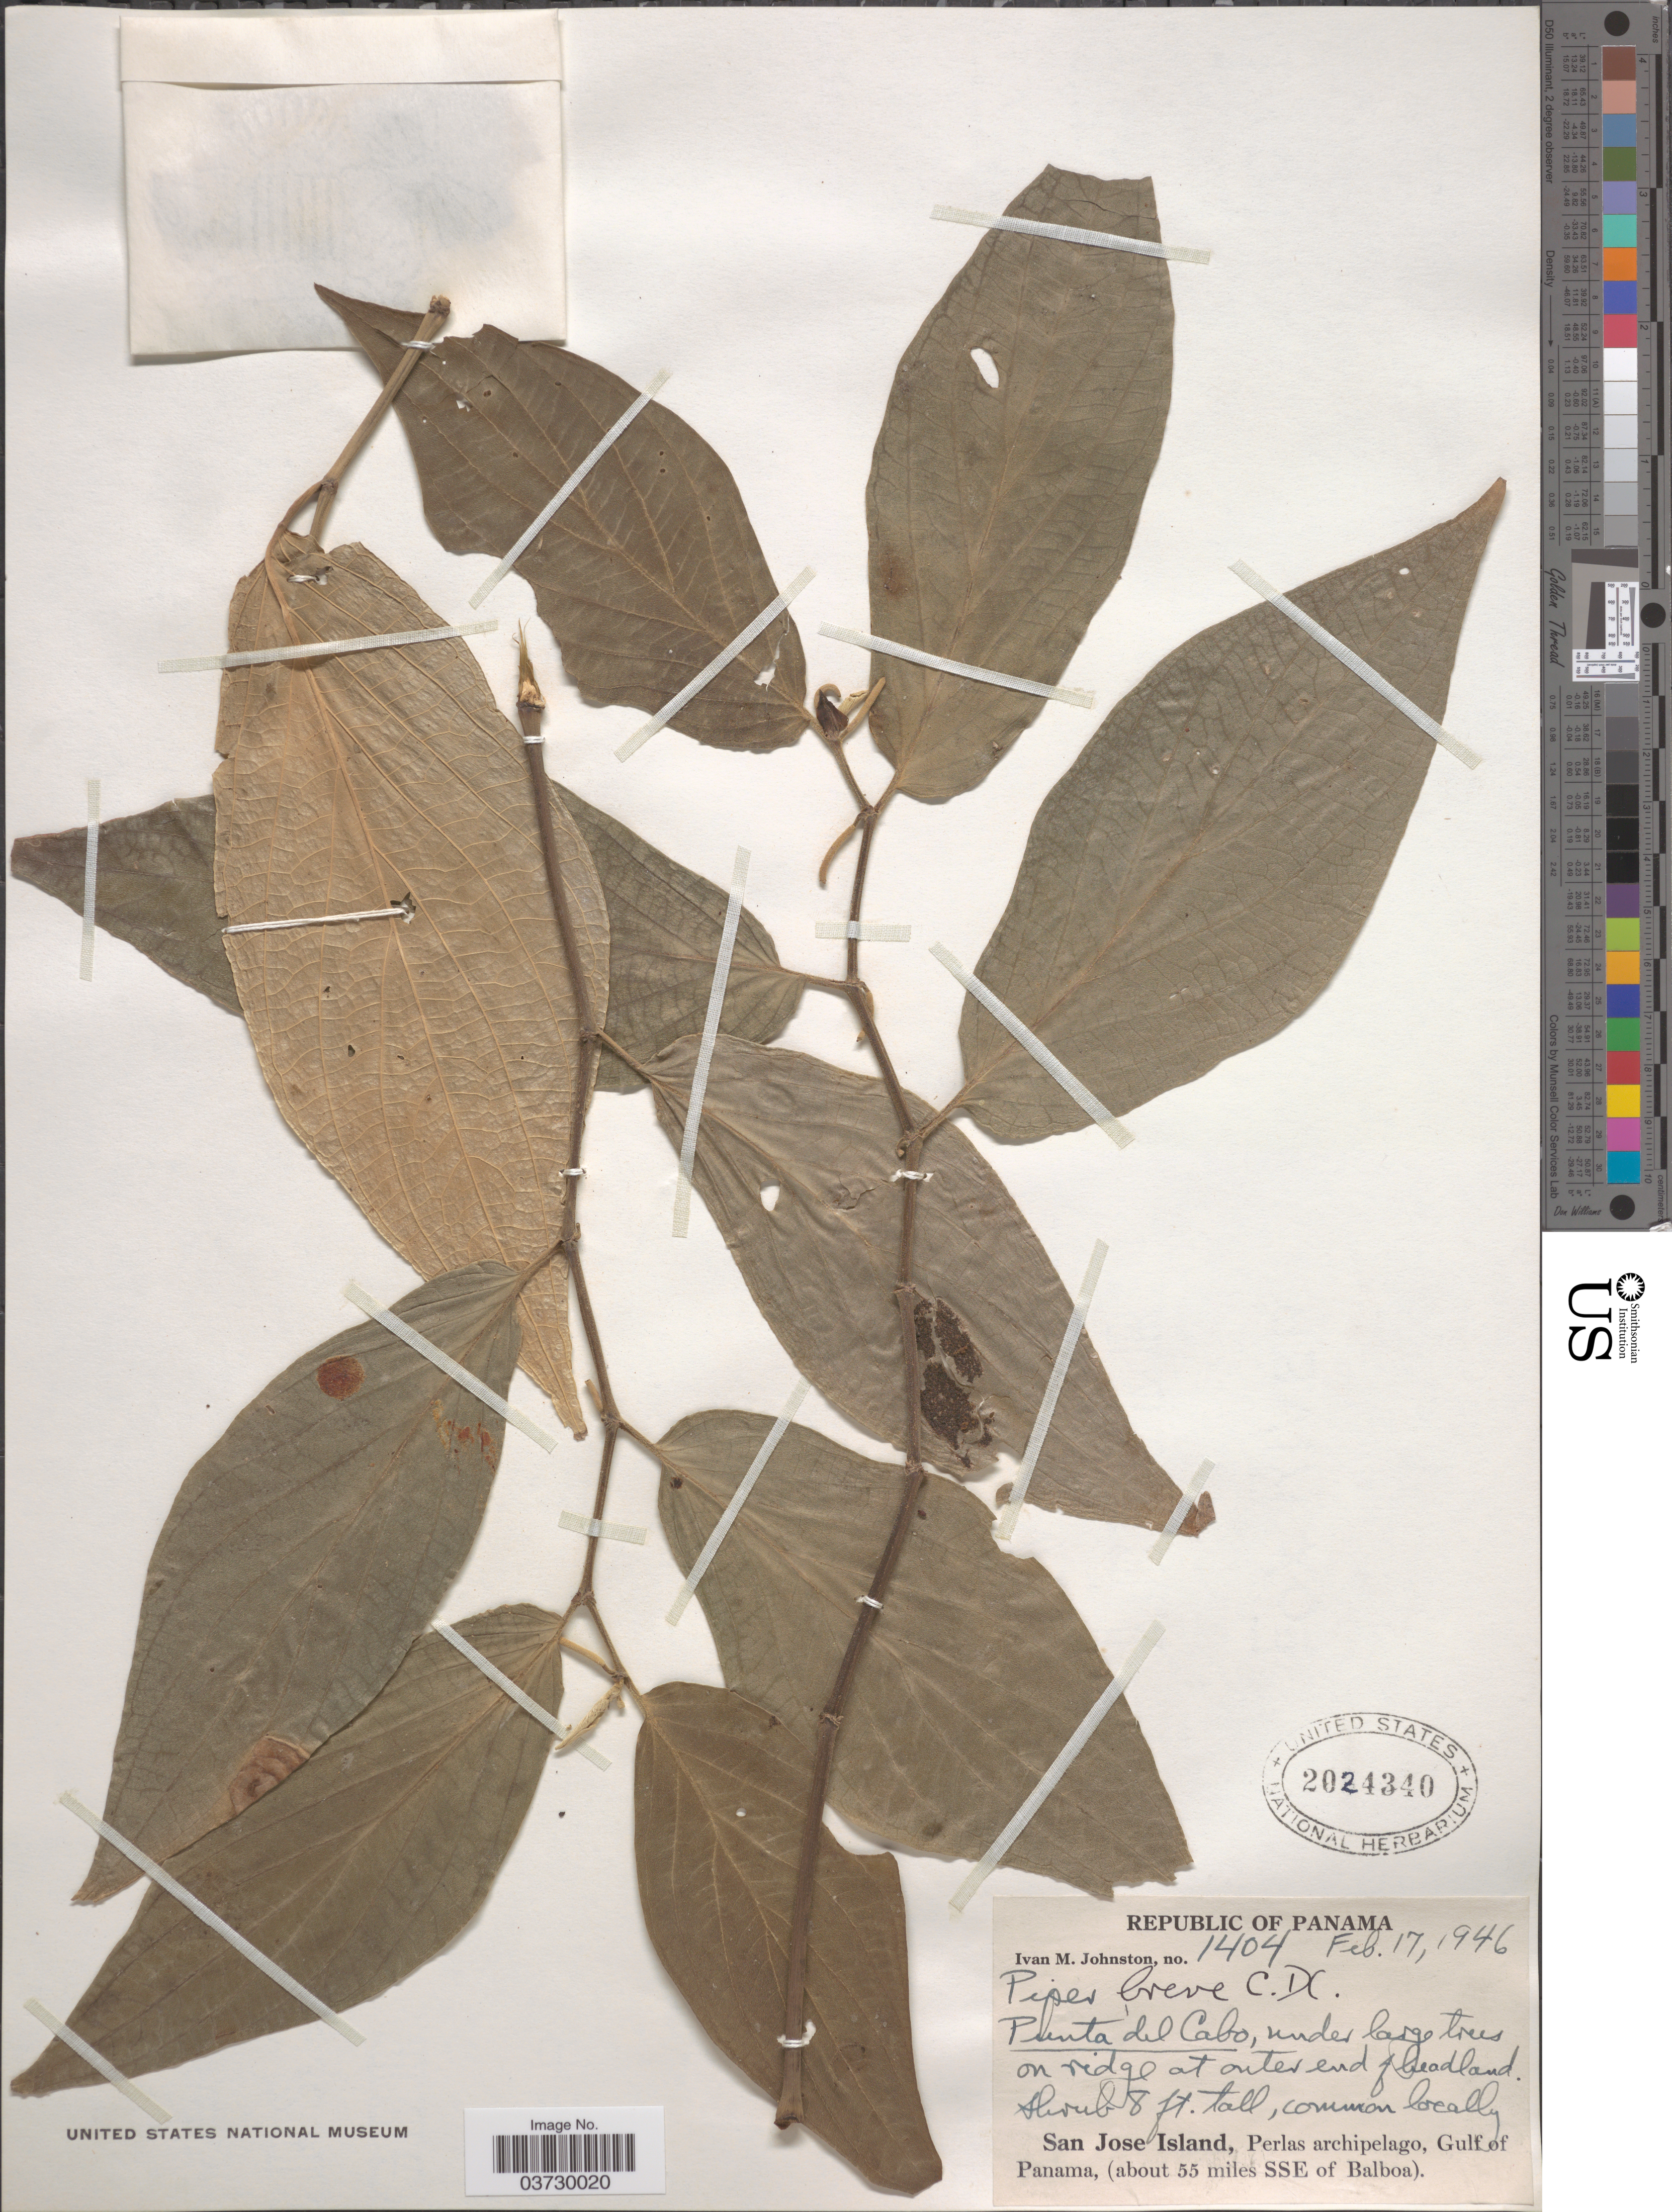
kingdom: Plantae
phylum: Tracheophyta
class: Magnoliopsida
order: Piperales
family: Piperaceae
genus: Piper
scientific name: Piper breve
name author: C. DC. in Trel.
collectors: I.M. Johnston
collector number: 1404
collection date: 1946-02-17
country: Panama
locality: Punta del Cabo, under large trees on ridge at outer end of headland. San Jose Island, Perlas archipelago, Gulf of Panama, (about 55 miles SSE of Balboa).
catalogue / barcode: US 2024340